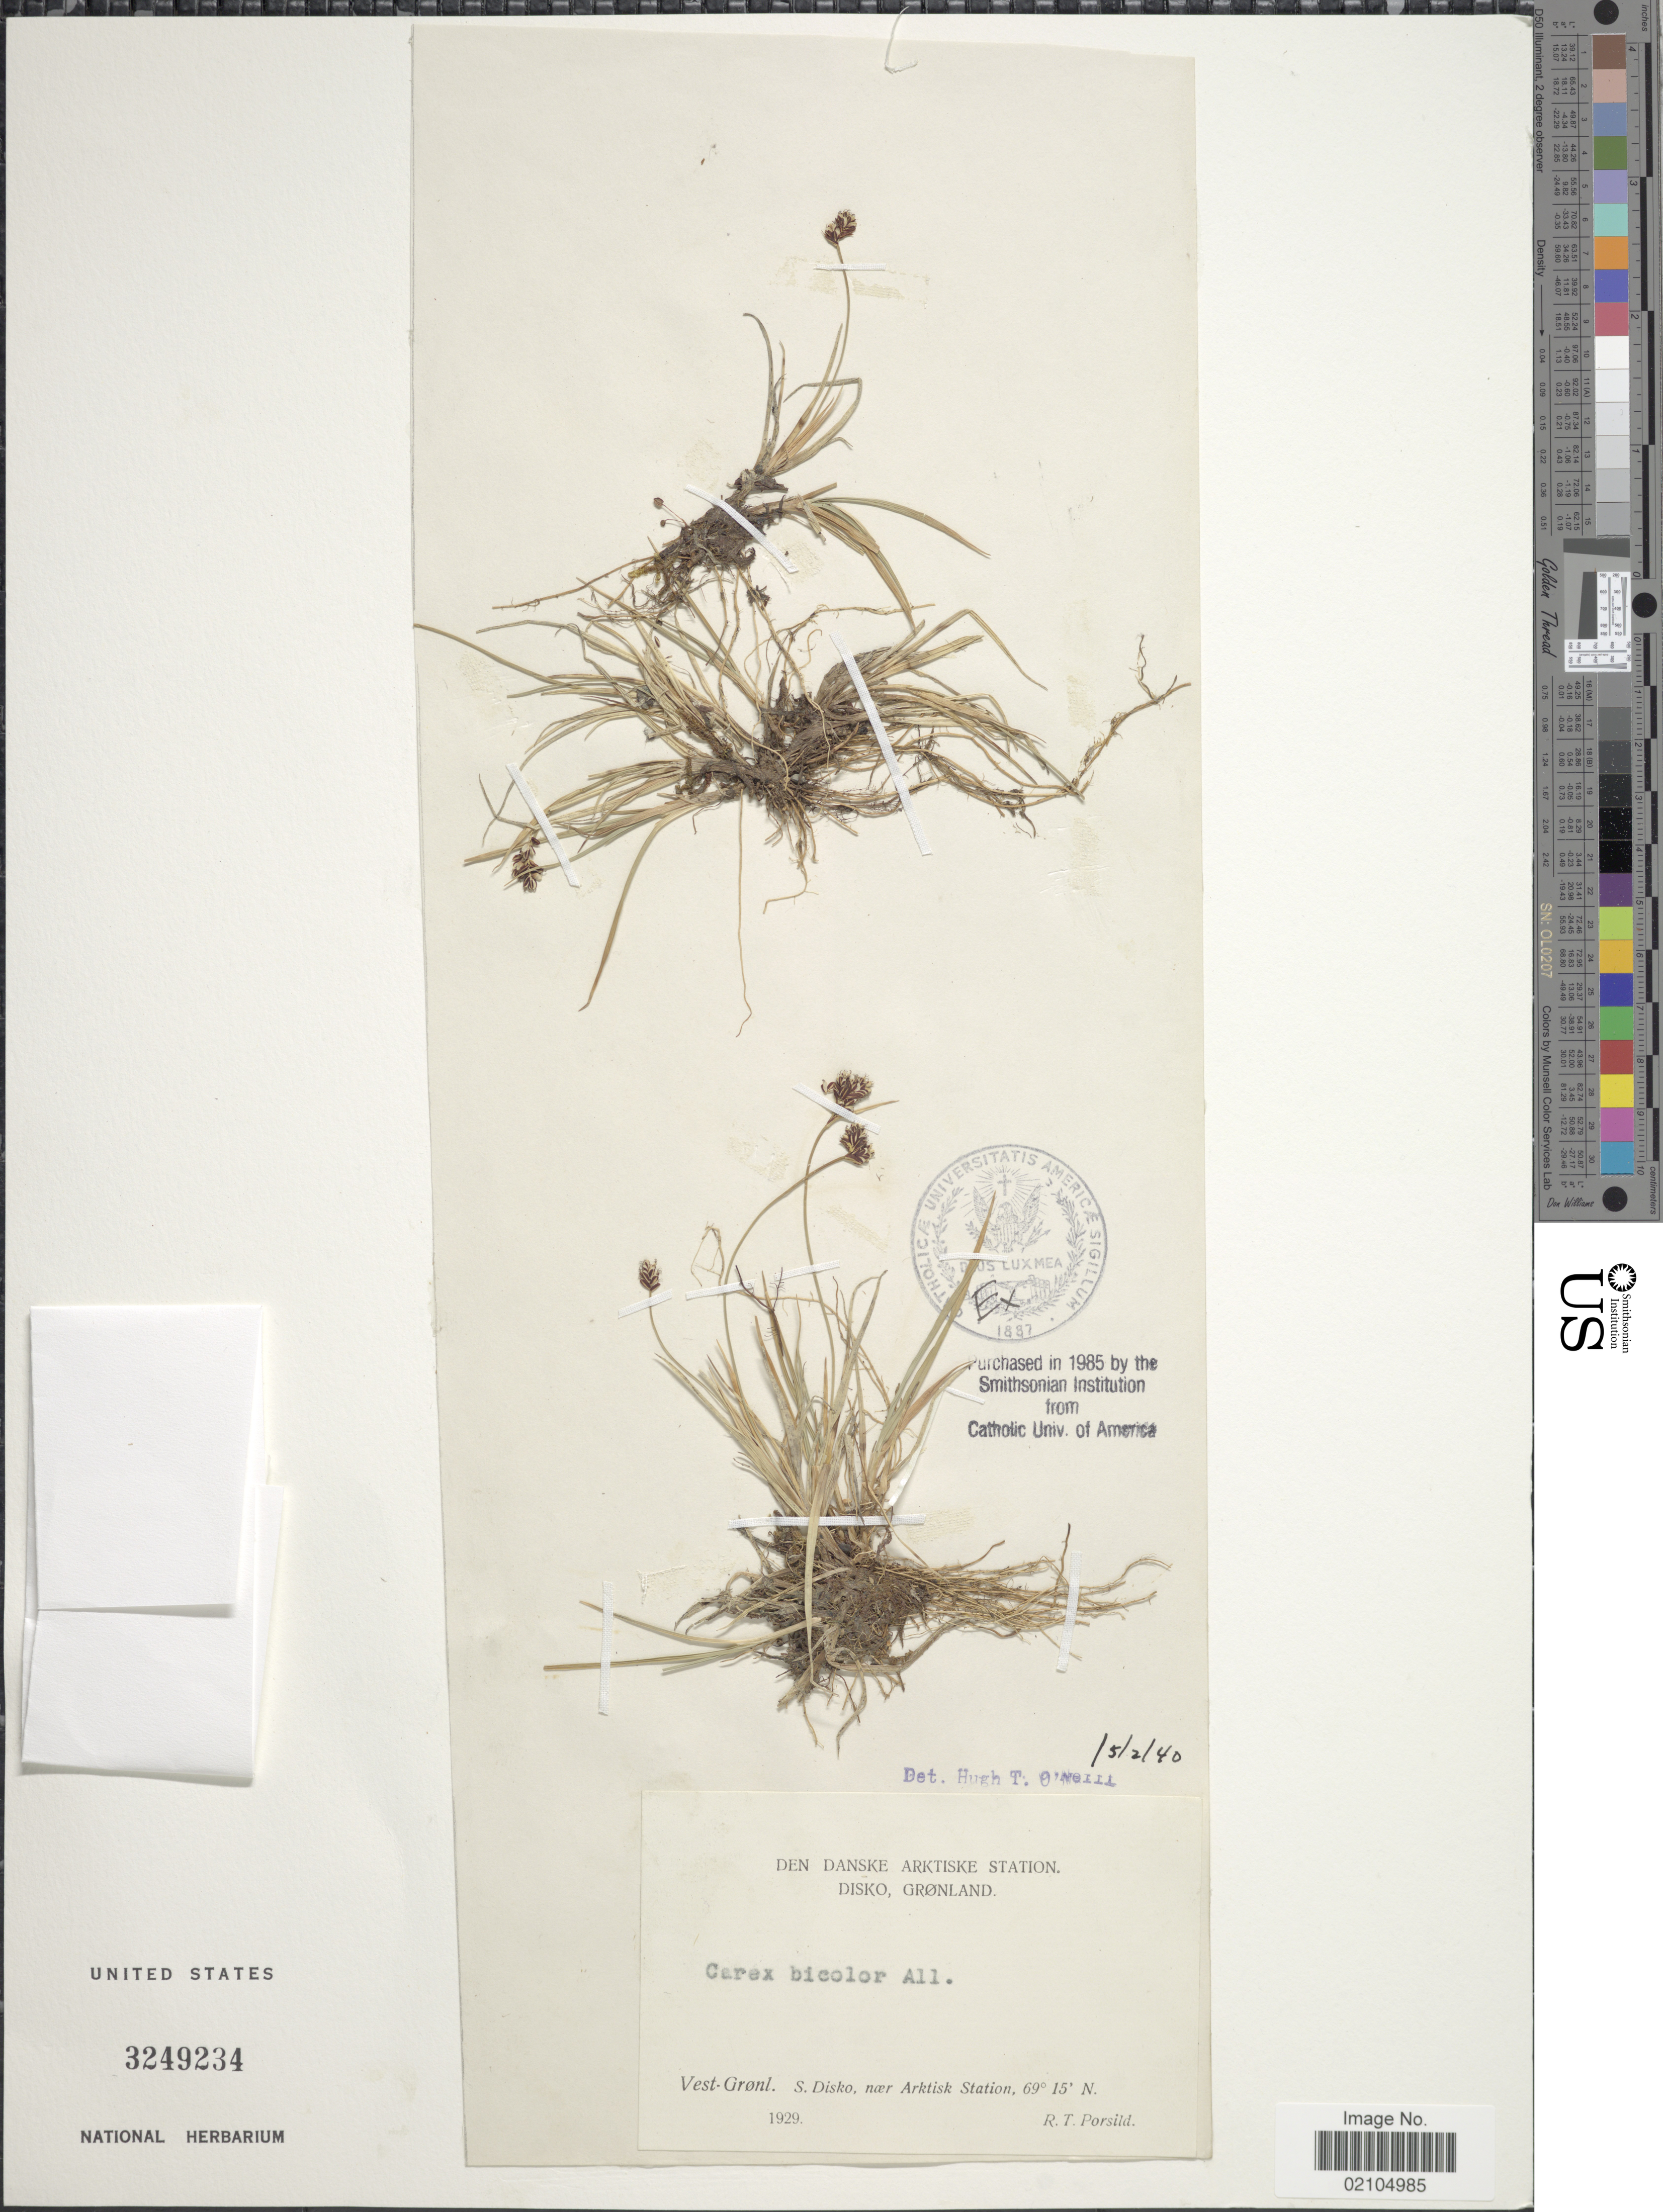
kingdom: Plantae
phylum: Tracheophyta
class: Liliopsida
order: Poales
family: Cyperaceae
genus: Carex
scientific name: Carex bicolor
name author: Bellardi ex All.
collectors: R. T. Porsild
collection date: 1929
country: Greenland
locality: Den Danske Arktiske Station. Disko, Gronland. Vest-Gronl. S. Disko, near Arktisk Station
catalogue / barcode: US 3249234